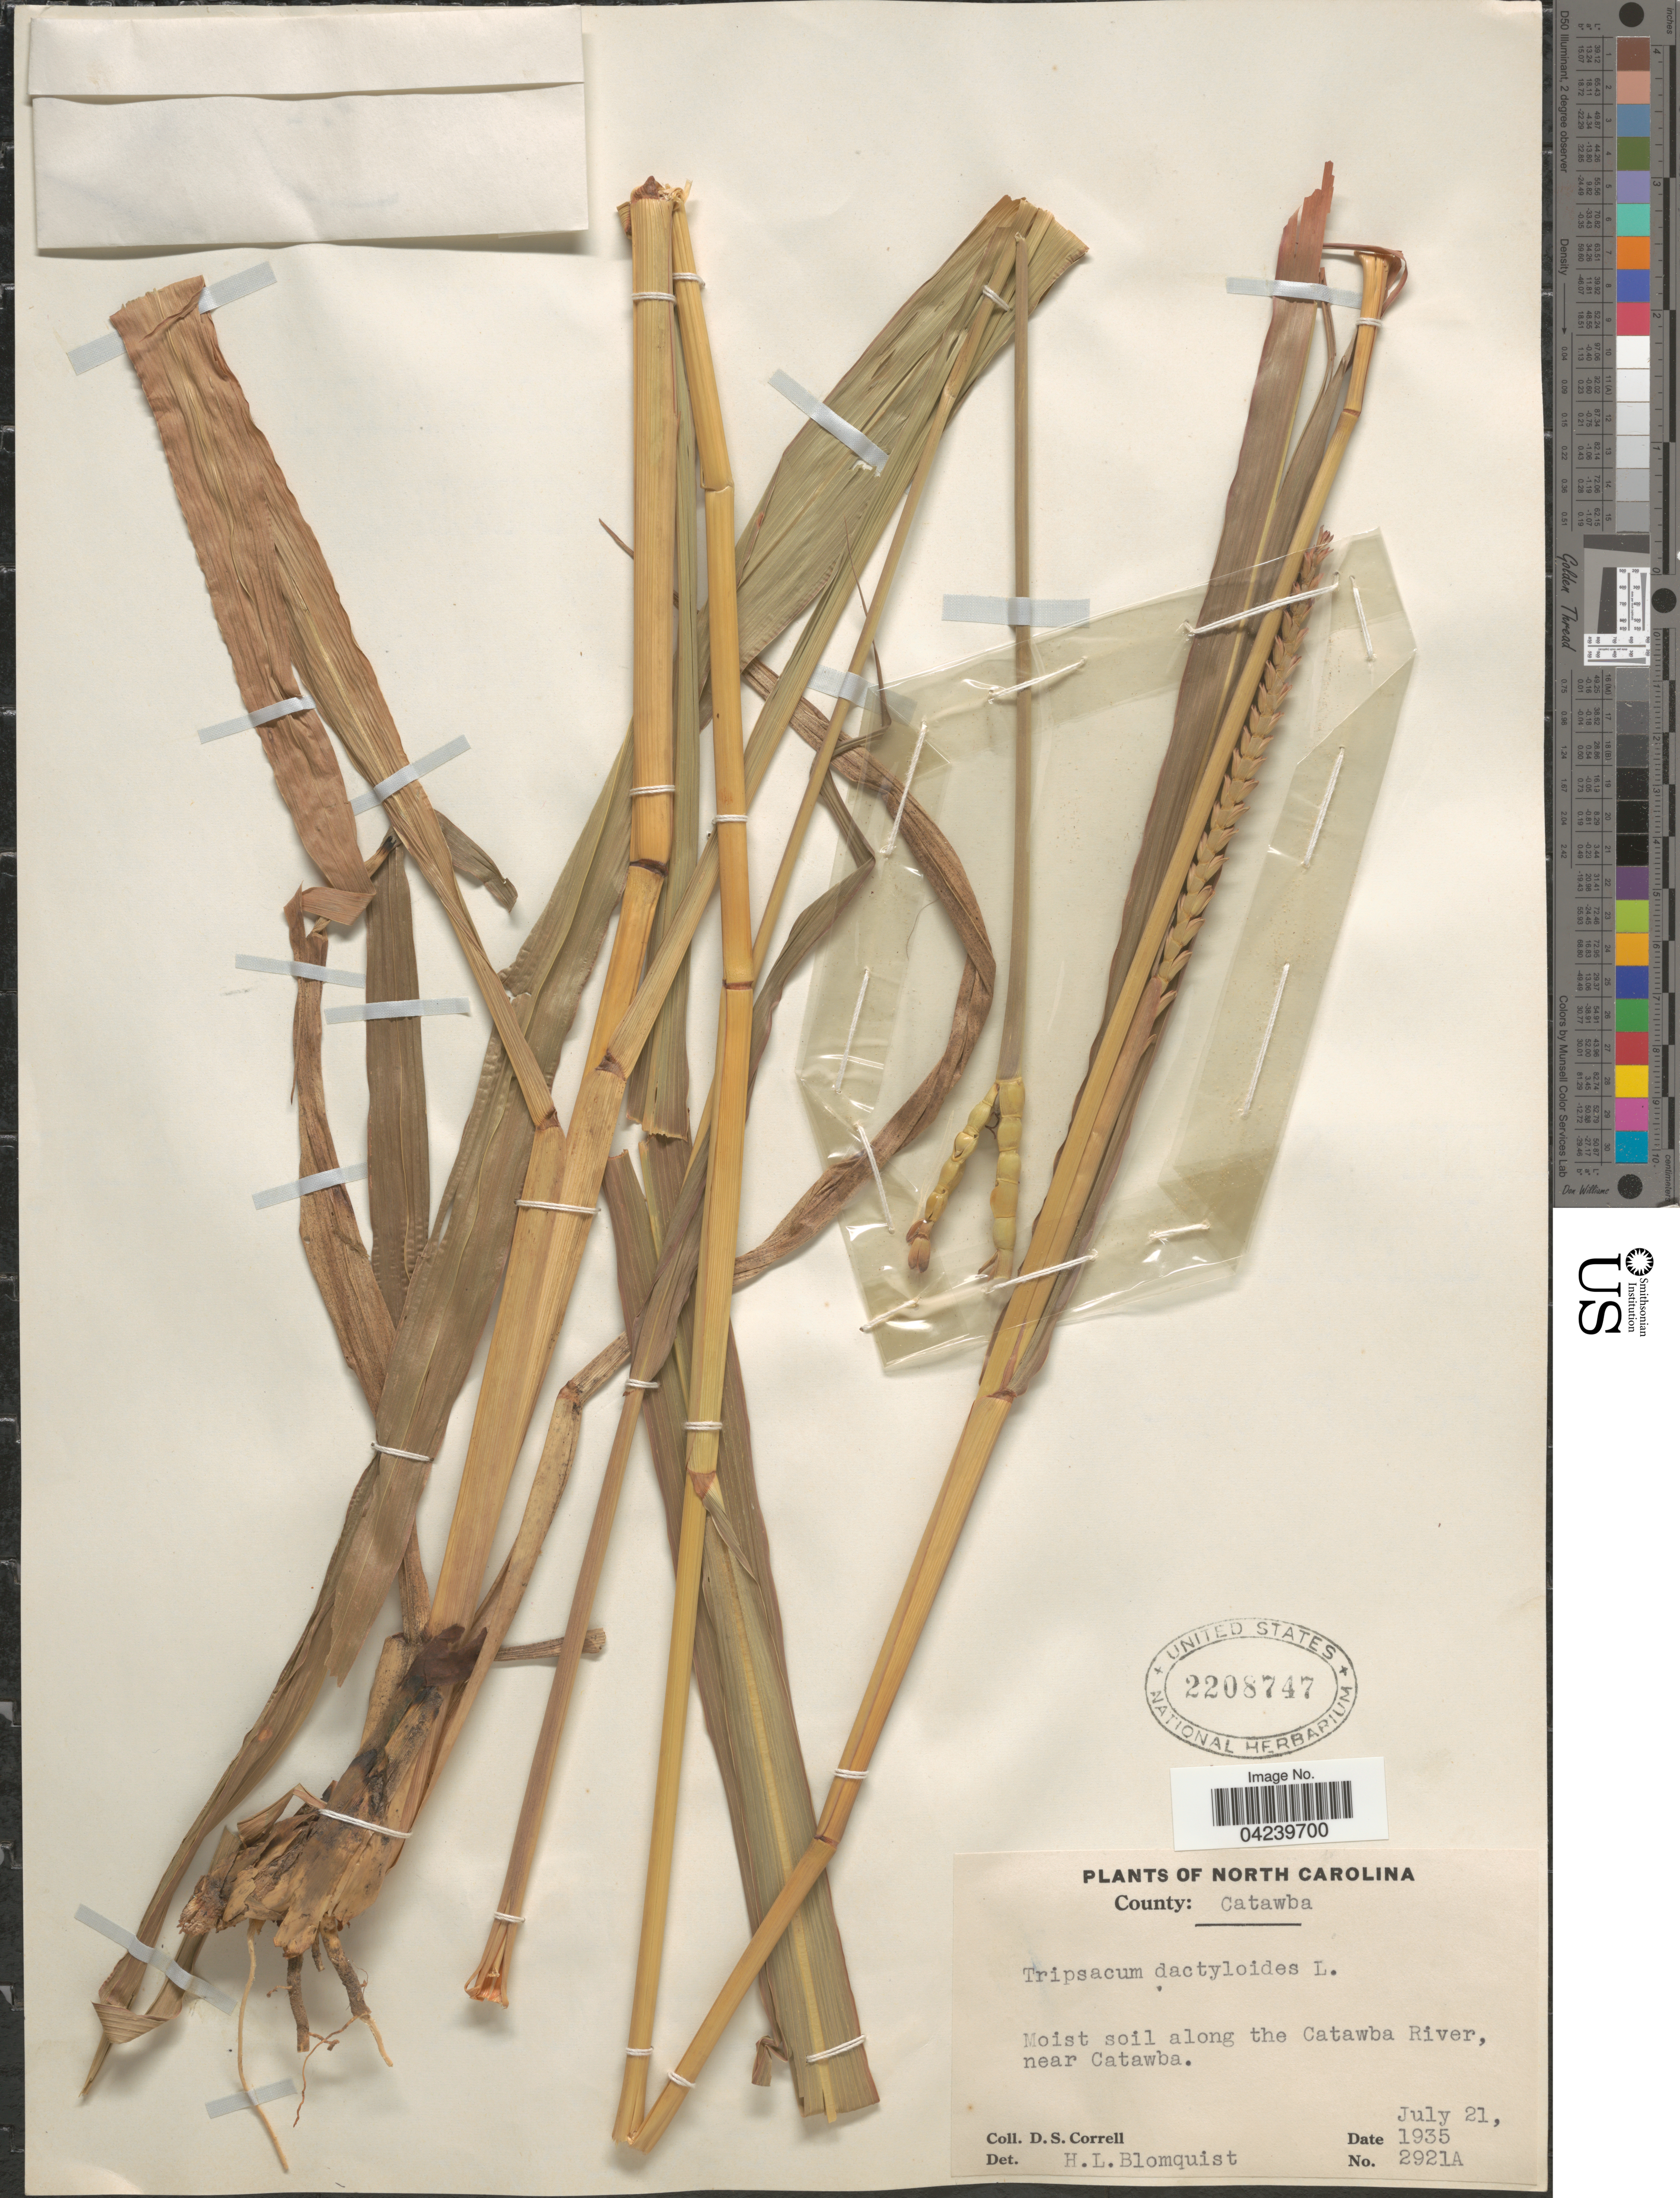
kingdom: Plantae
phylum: Tracheophyta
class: Liliopsida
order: Poales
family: Poaceae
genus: Tripsacum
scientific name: Tripsacum dactyloides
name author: (L.) L.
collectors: D. S. Correll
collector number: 2921A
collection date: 1935-07-21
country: United States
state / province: North Carolina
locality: County: Catawba. Moist soil along the Catawba River, near Catawba.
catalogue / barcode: US 2208747